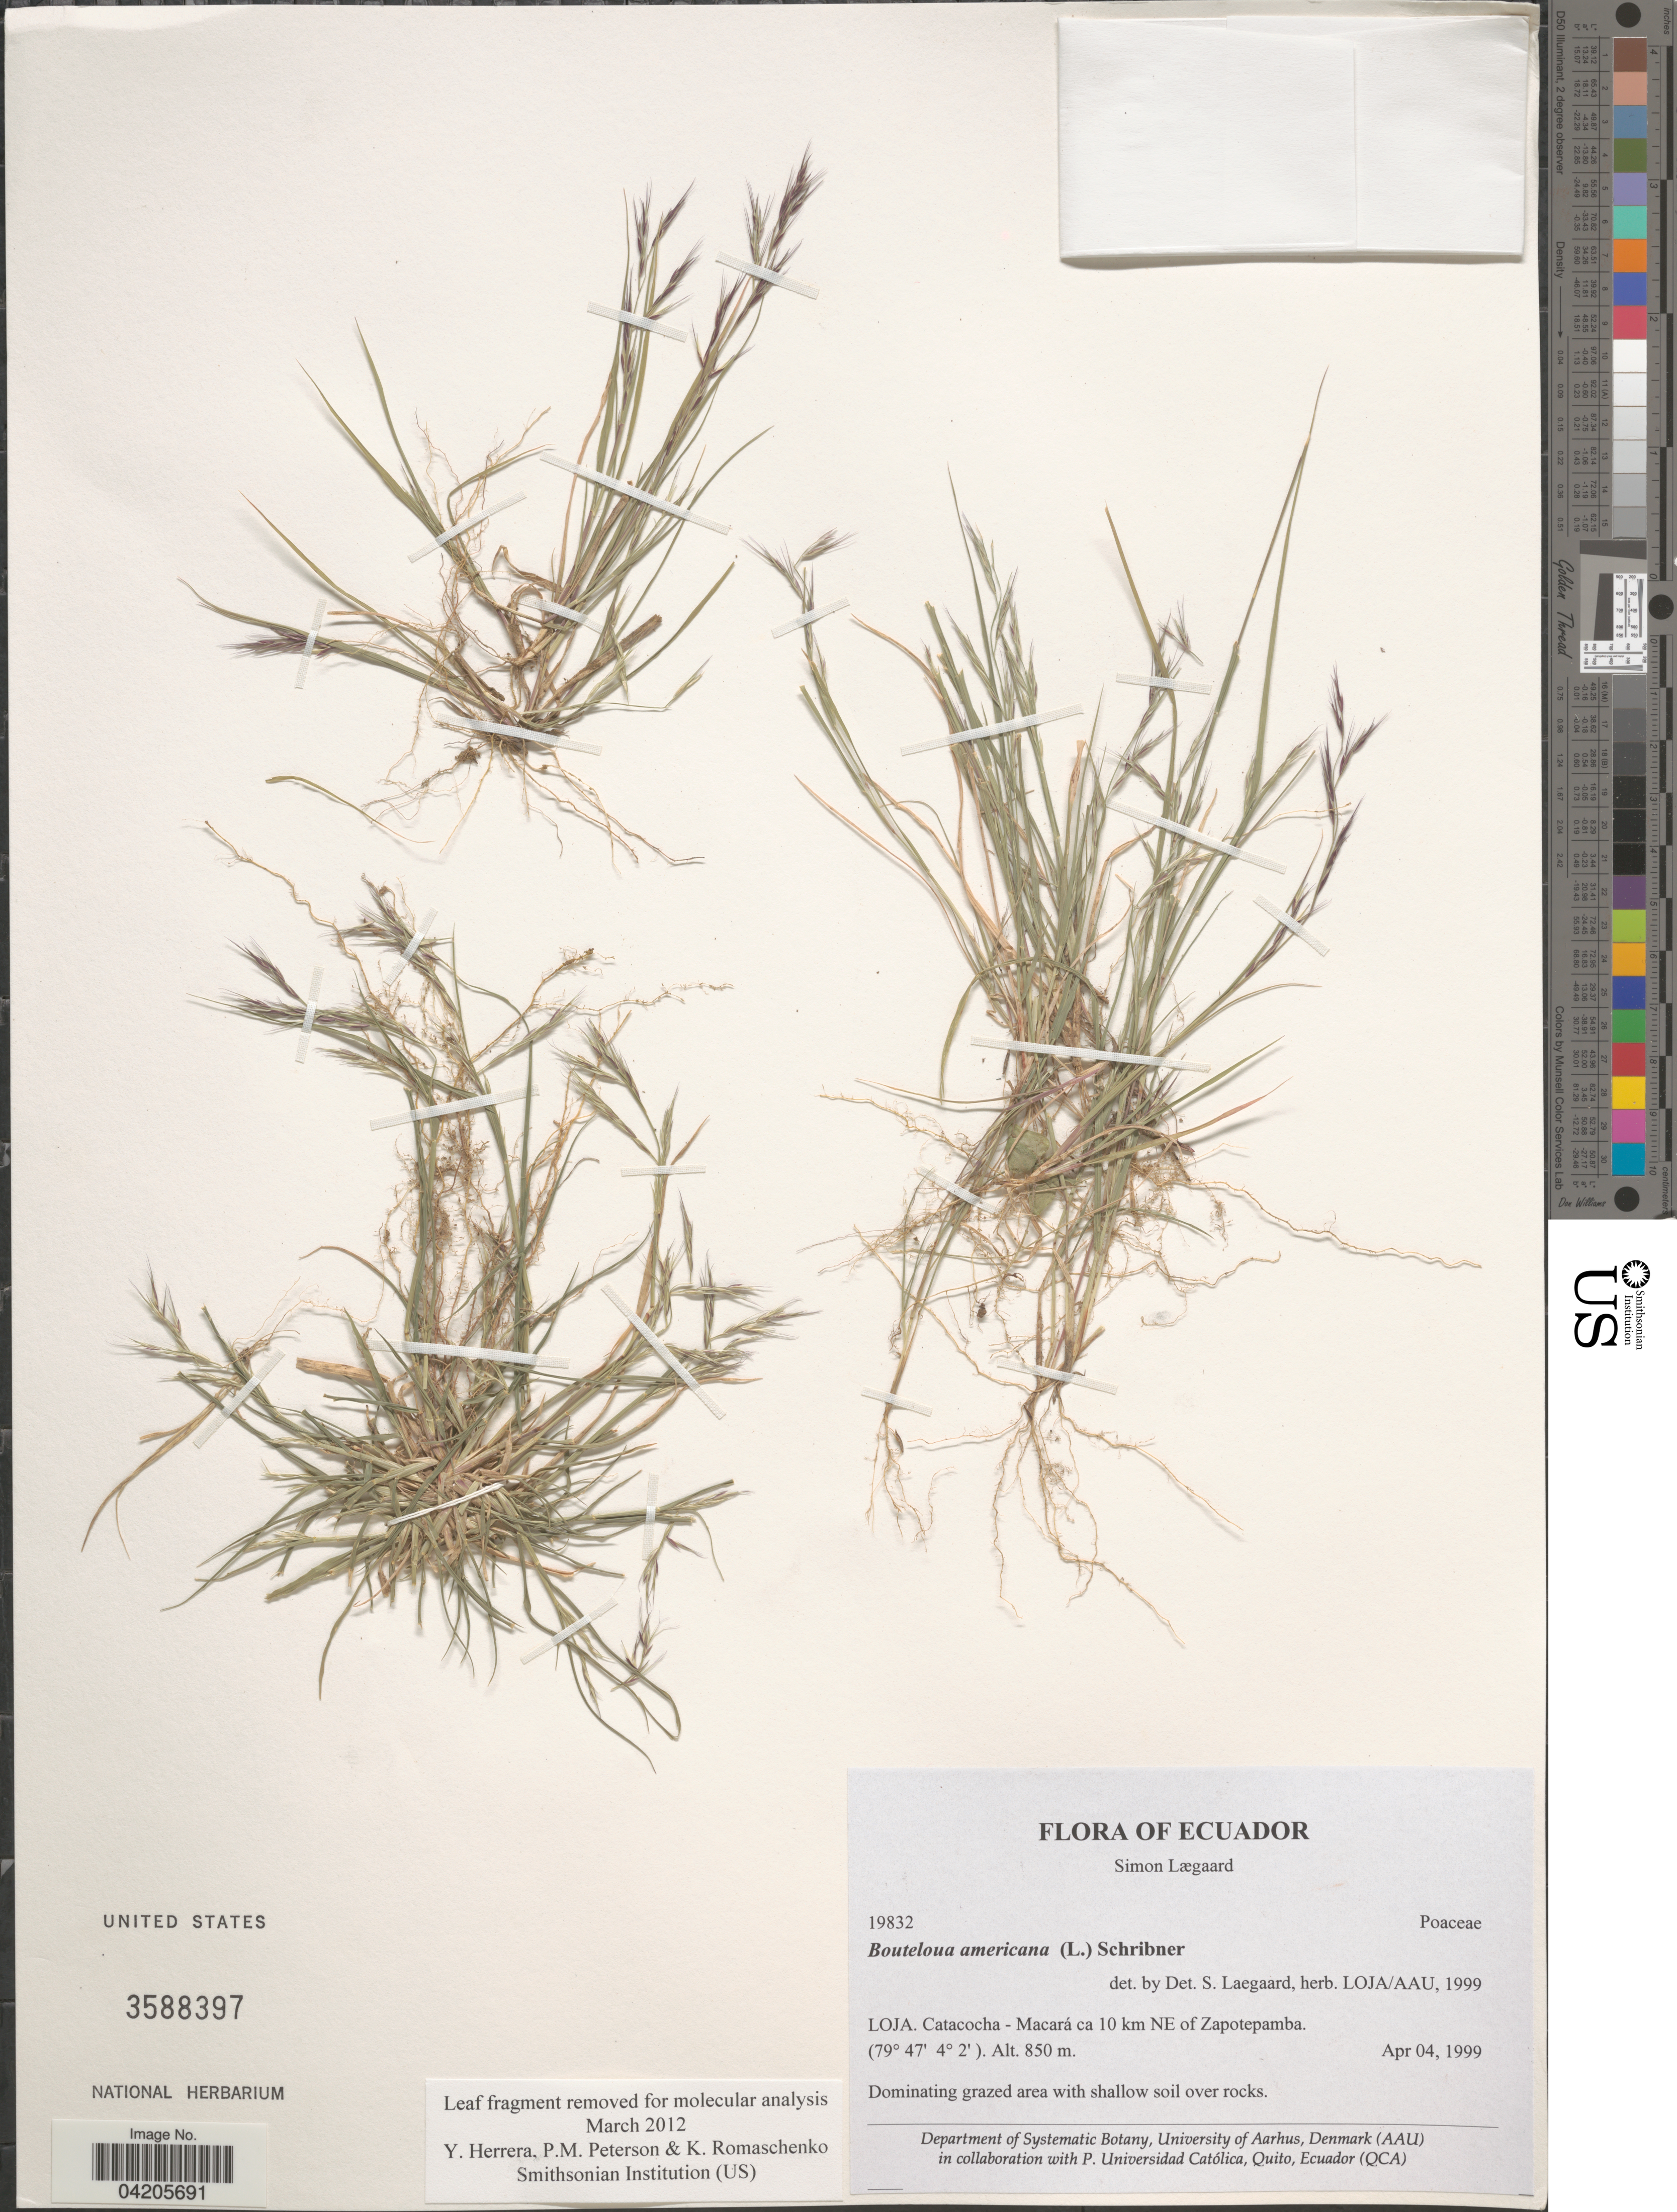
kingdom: Plantae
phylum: Tracheophyta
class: Liliopsida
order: Poales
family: Poaceae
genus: Bouteloua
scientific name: Bouteloua americana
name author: (L.) Scribn.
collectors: S. Lægaard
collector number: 19832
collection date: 1999-04-04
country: Ecuador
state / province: Loja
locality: Catacocha - Macará ca 10 km NE of Zapotepamba.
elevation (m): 850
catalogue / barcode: US 3588397